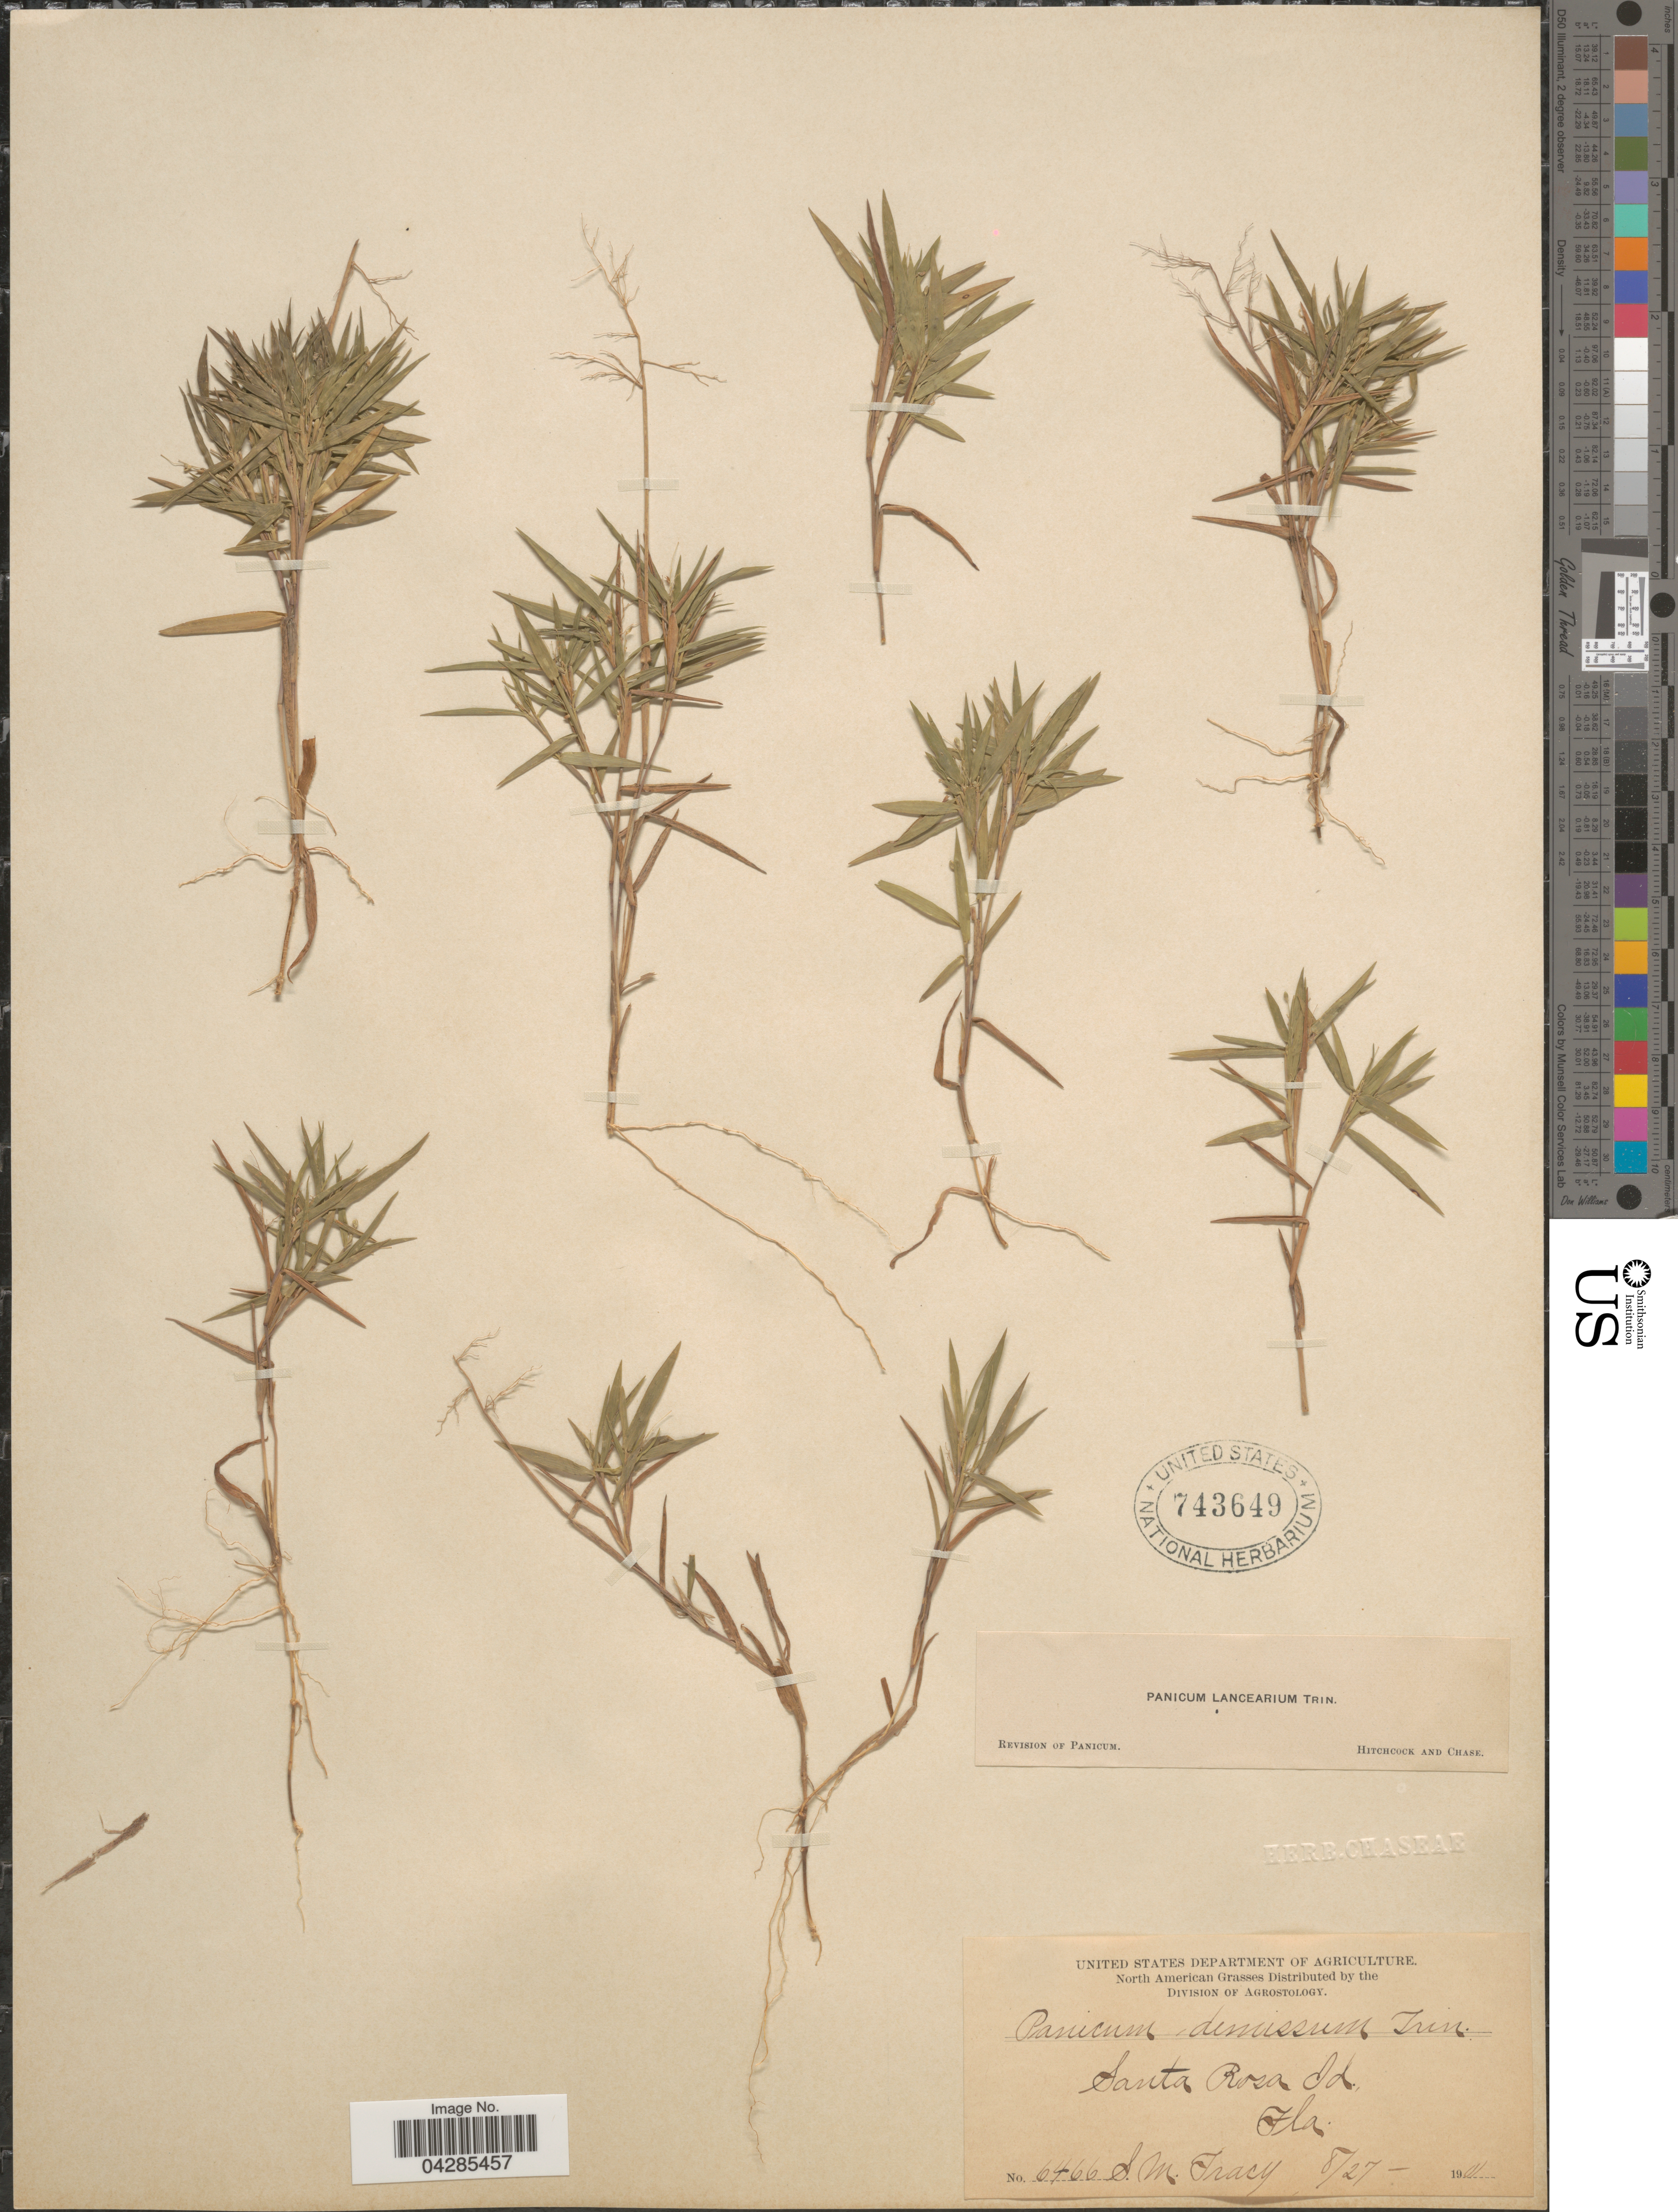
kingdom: Plantae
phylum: Tracheophyta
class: Liliopsida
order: Poales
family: Poaceae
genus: Dichanthelium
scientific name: Dichanthelium portoricense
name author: (Desv. ex Ham.) B.F. Hansen & Wunderlin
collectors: S. M. Tracy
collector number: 6466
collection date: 1901-08-27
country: United States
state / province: Florida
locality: Santa Rosa Id.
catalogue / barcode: US 743649